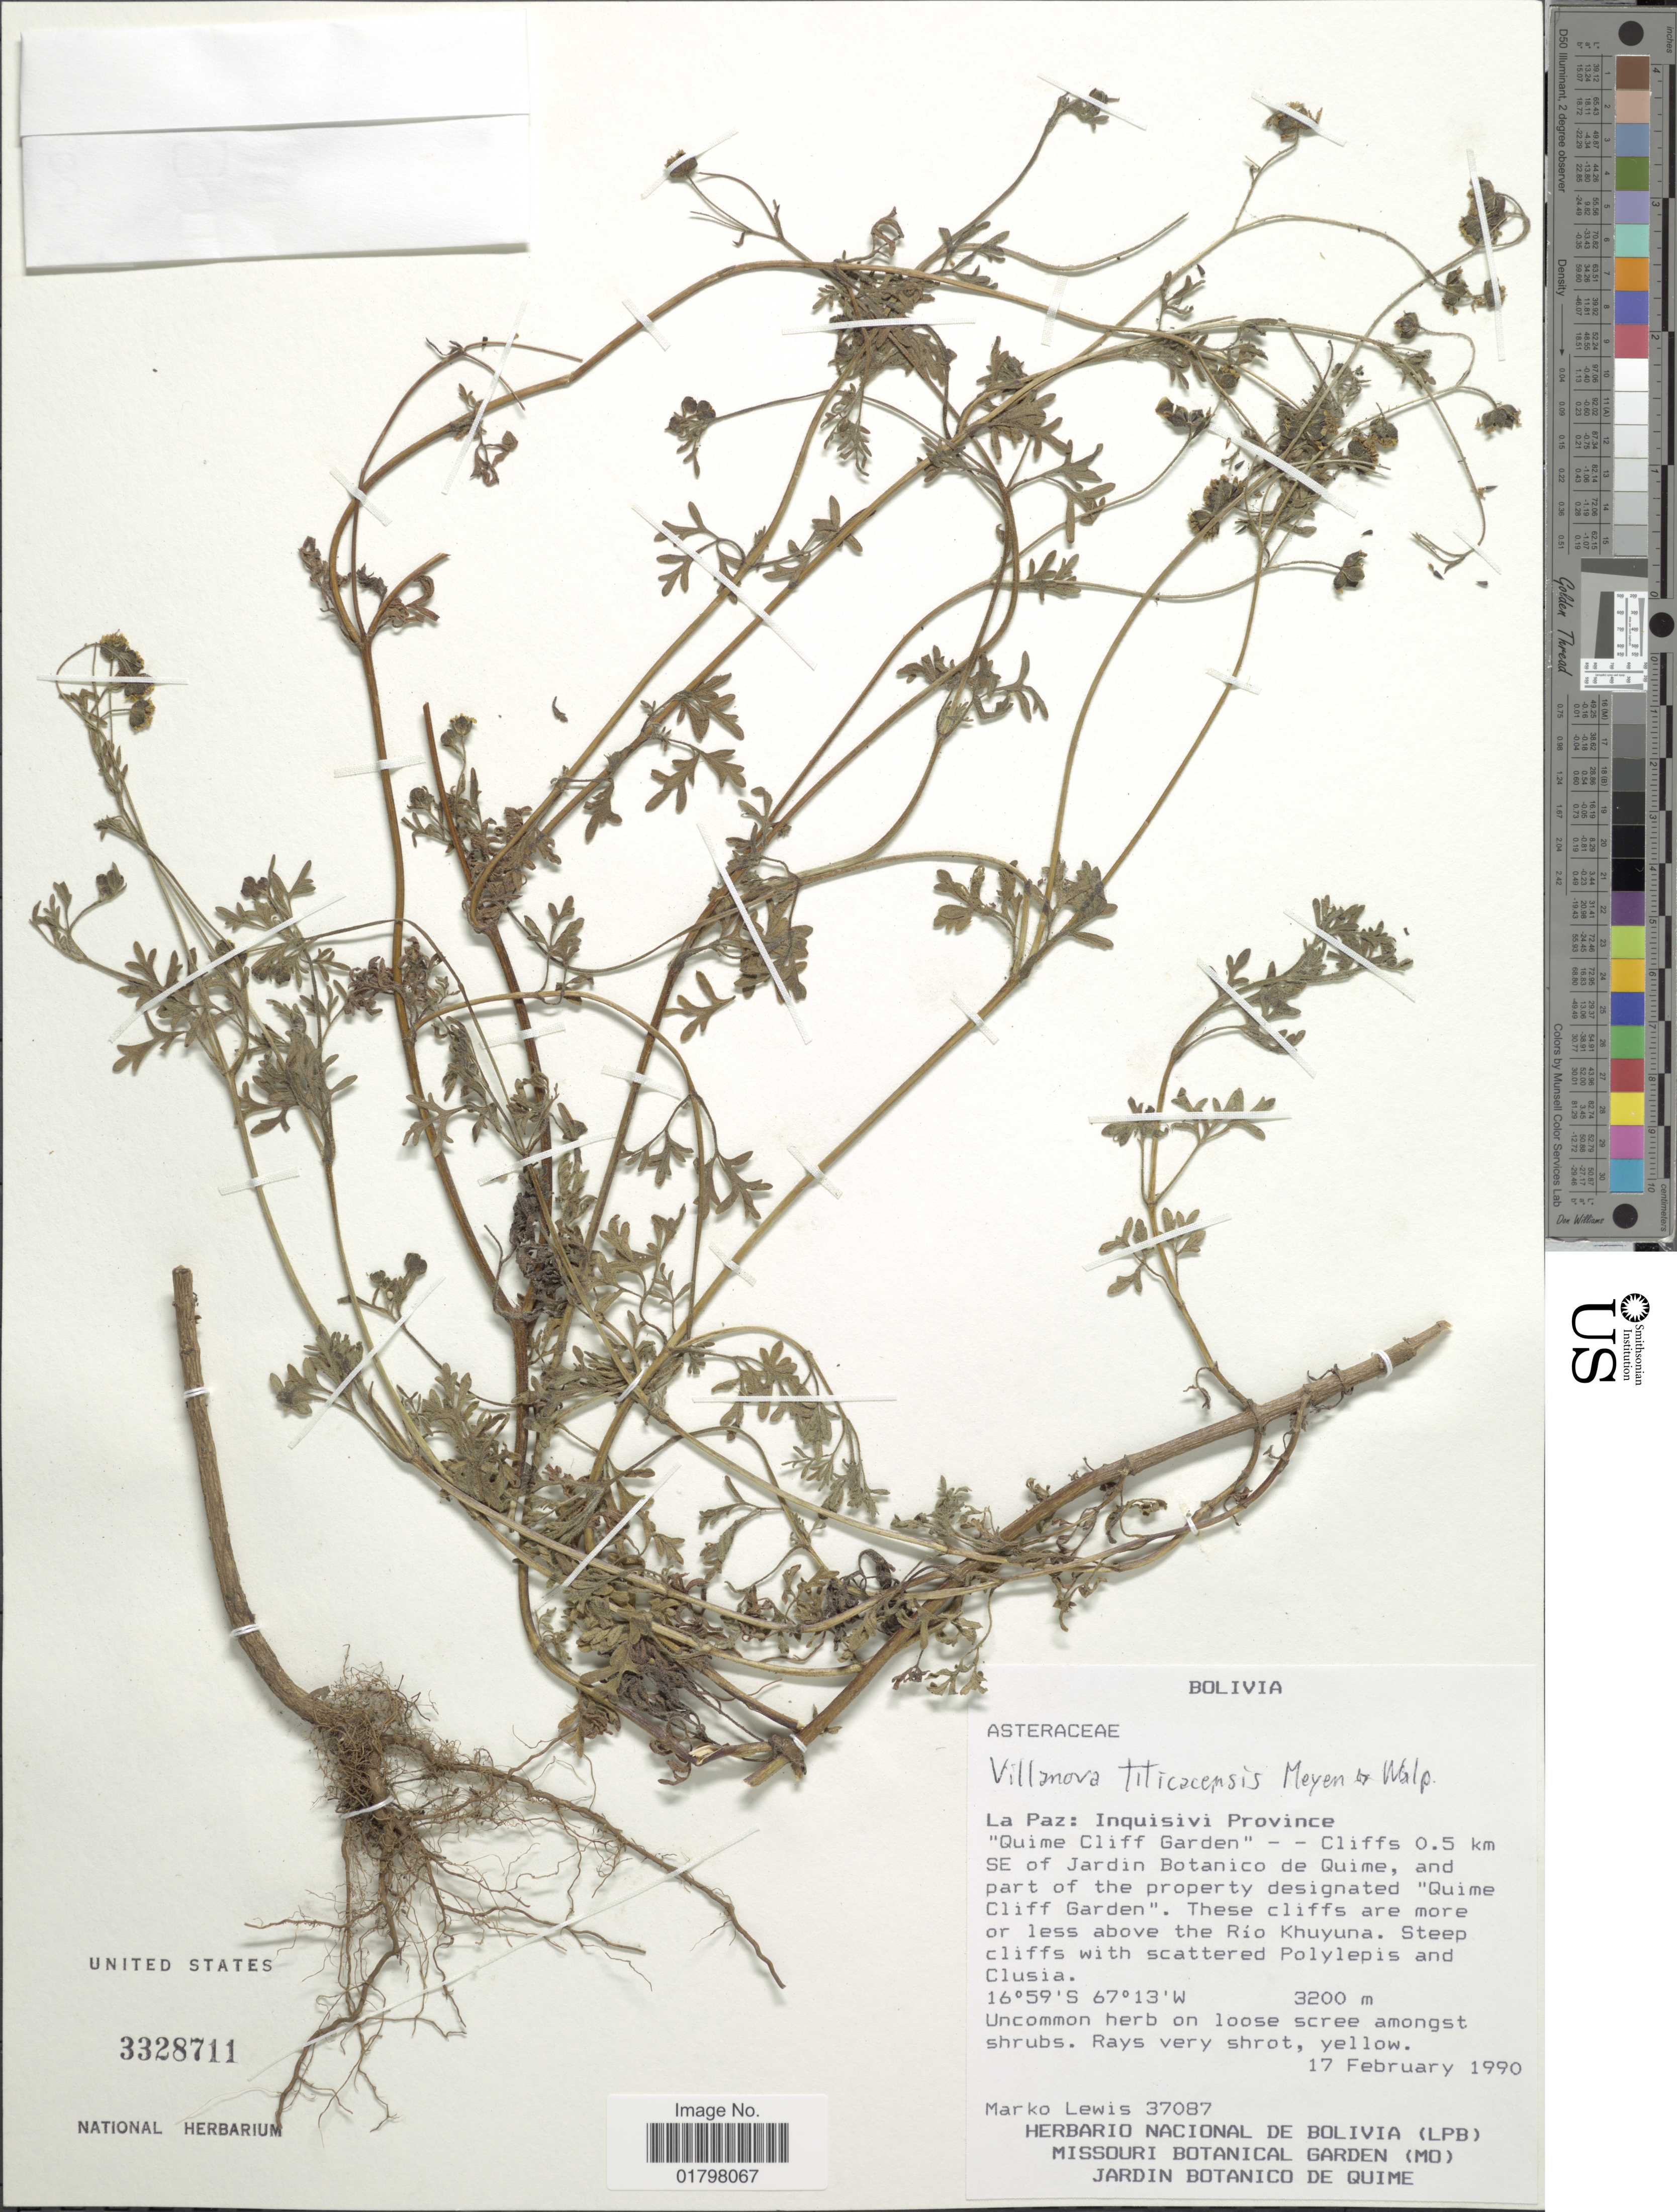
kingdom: Plantae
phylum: Tracheophyta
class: Magnoliopsida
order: Asterales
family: Asteraceae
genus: Vasquesia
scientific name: Vasquesia titicacensis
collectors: M. A. Lewis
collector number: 37087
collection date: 1990-02-17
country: Bolivia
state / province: La Paz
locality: La Paz: Inquisivi Province. "Quime Cliff Garden" - - Cliffs 0.5 km SE of Jardin Botanico de Quime, and part of the property designated "Quime Cliff Garden"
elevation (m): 3200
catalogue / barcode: US 3328711